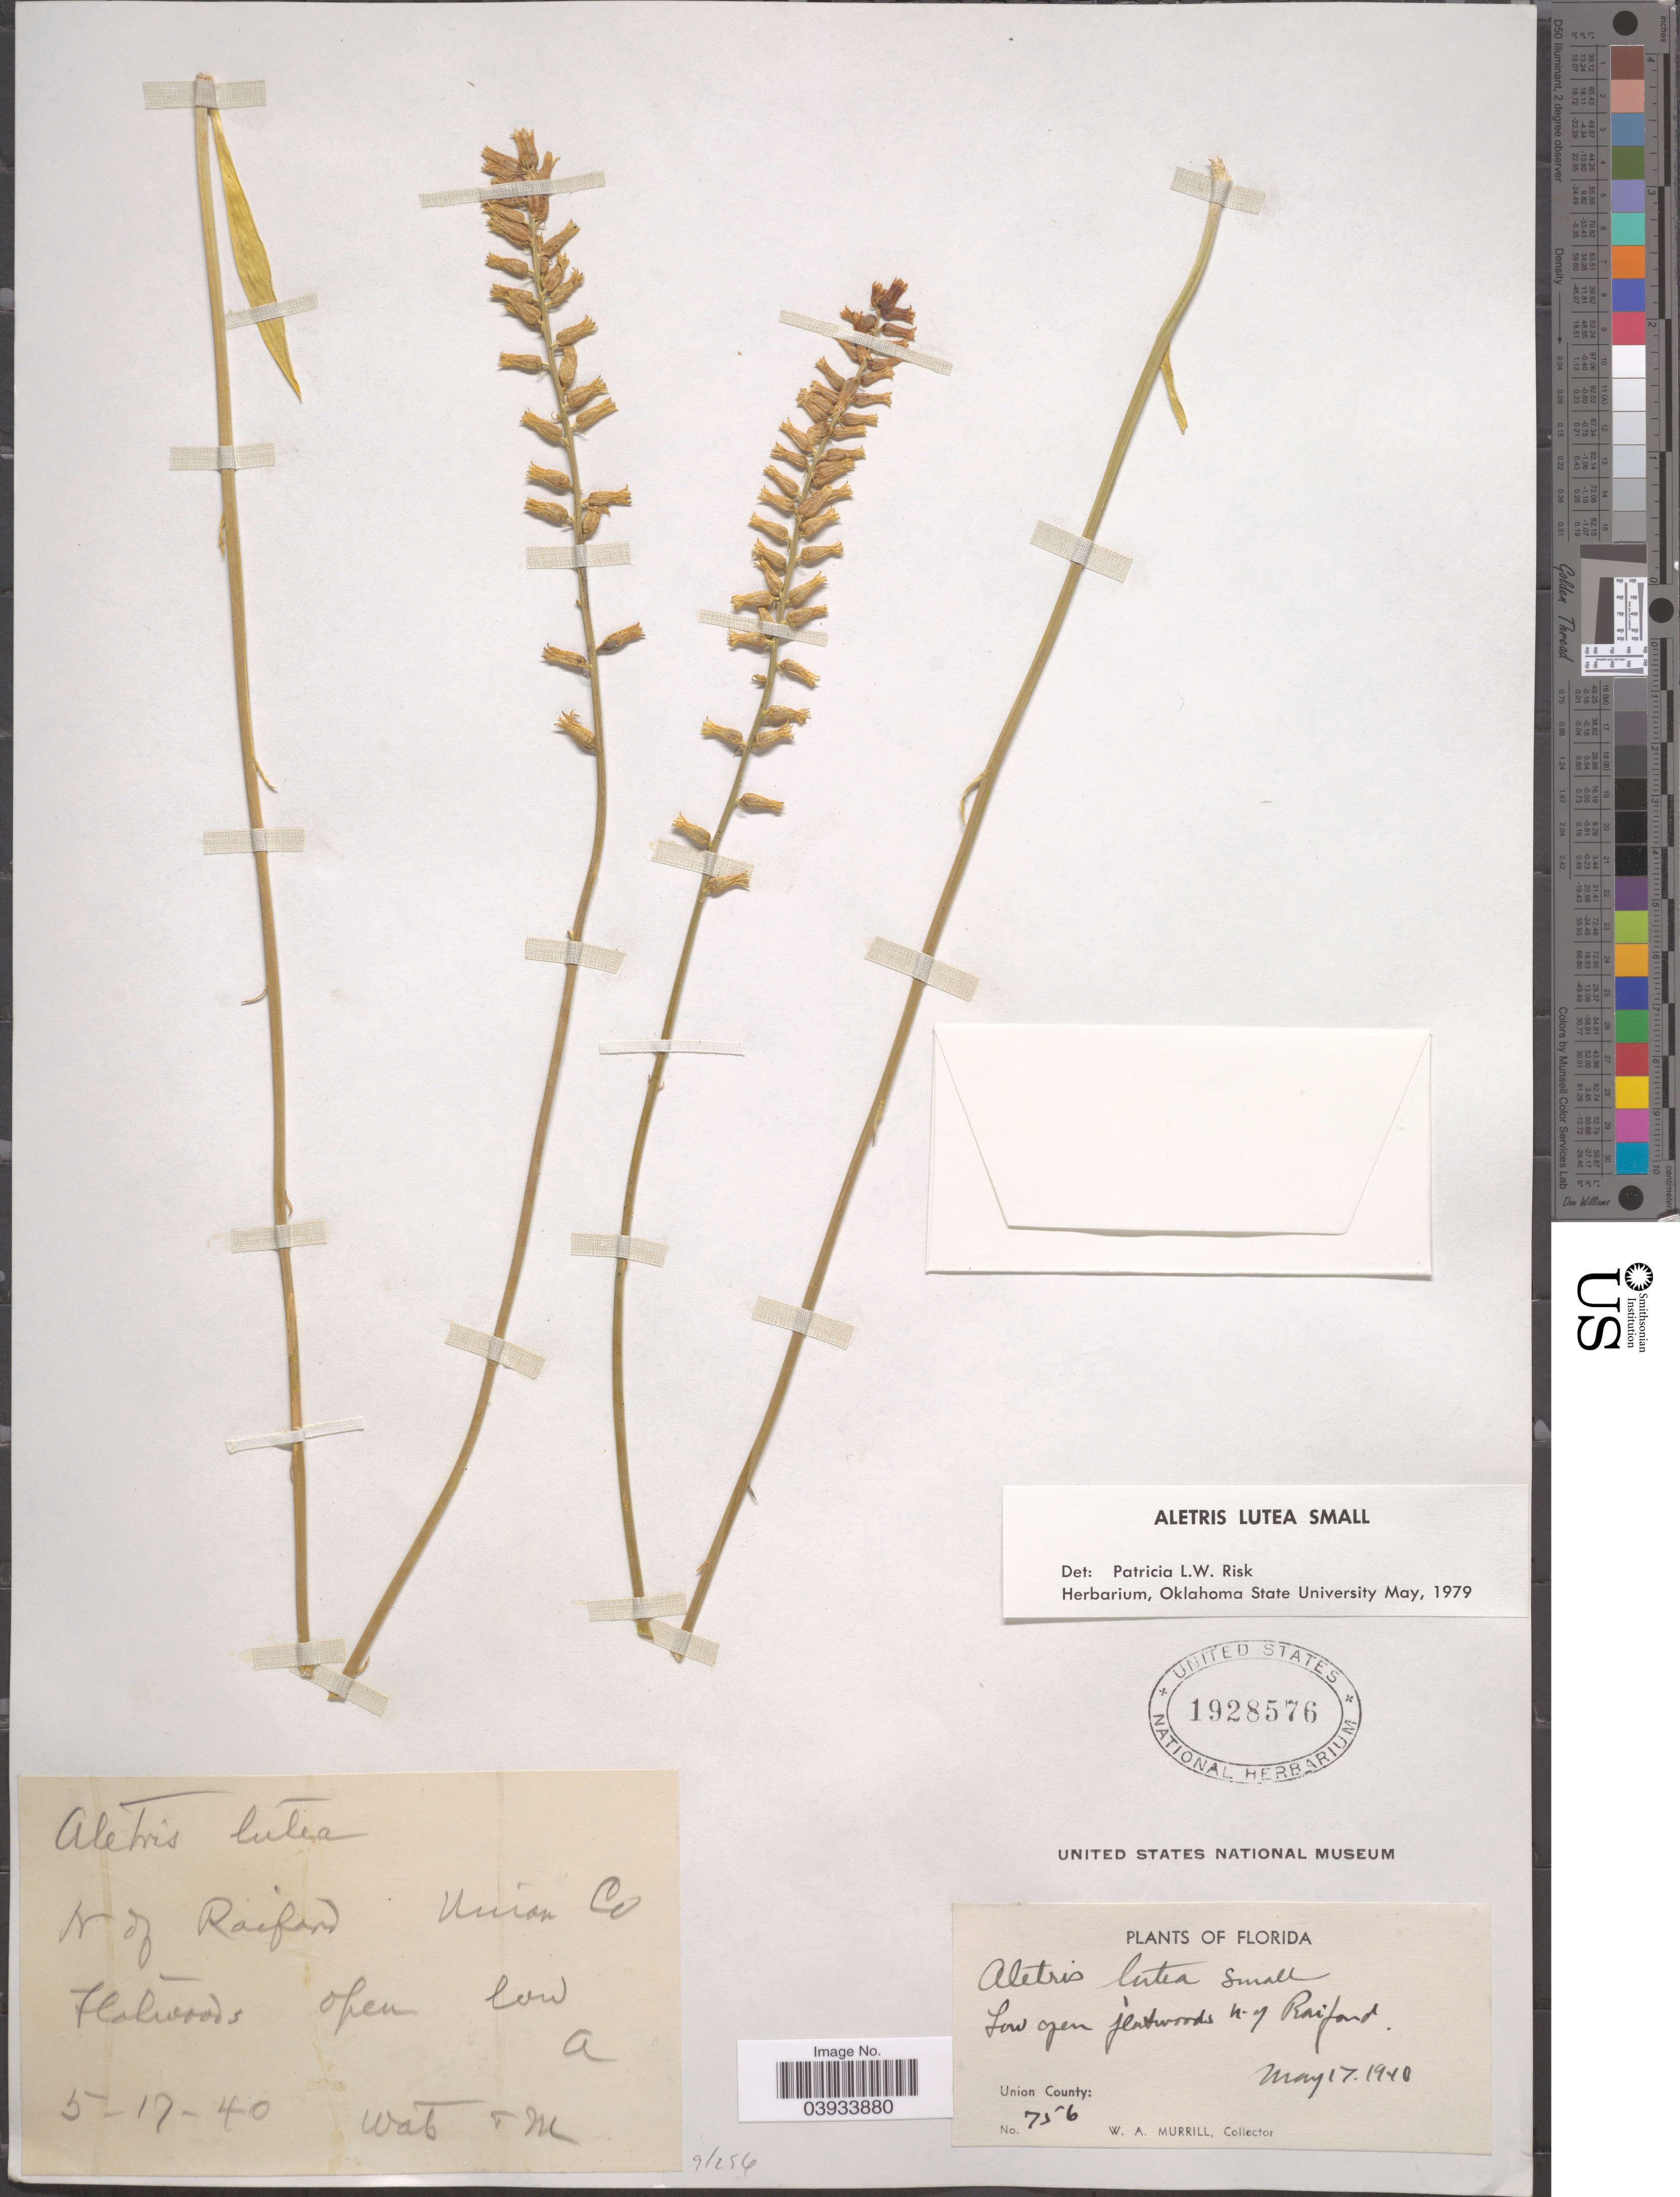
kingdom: Plantae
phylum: Tracheophyta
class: Liliopsida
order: Dioscoreales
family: Nartheciaceae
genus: Aletris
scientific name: Aletris lutea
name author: Small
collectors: W. A. Murrill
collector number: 756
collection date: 1940-05-17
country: United States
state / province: Florida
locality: N of Raiford. Union Co.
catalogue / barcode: US 1928576